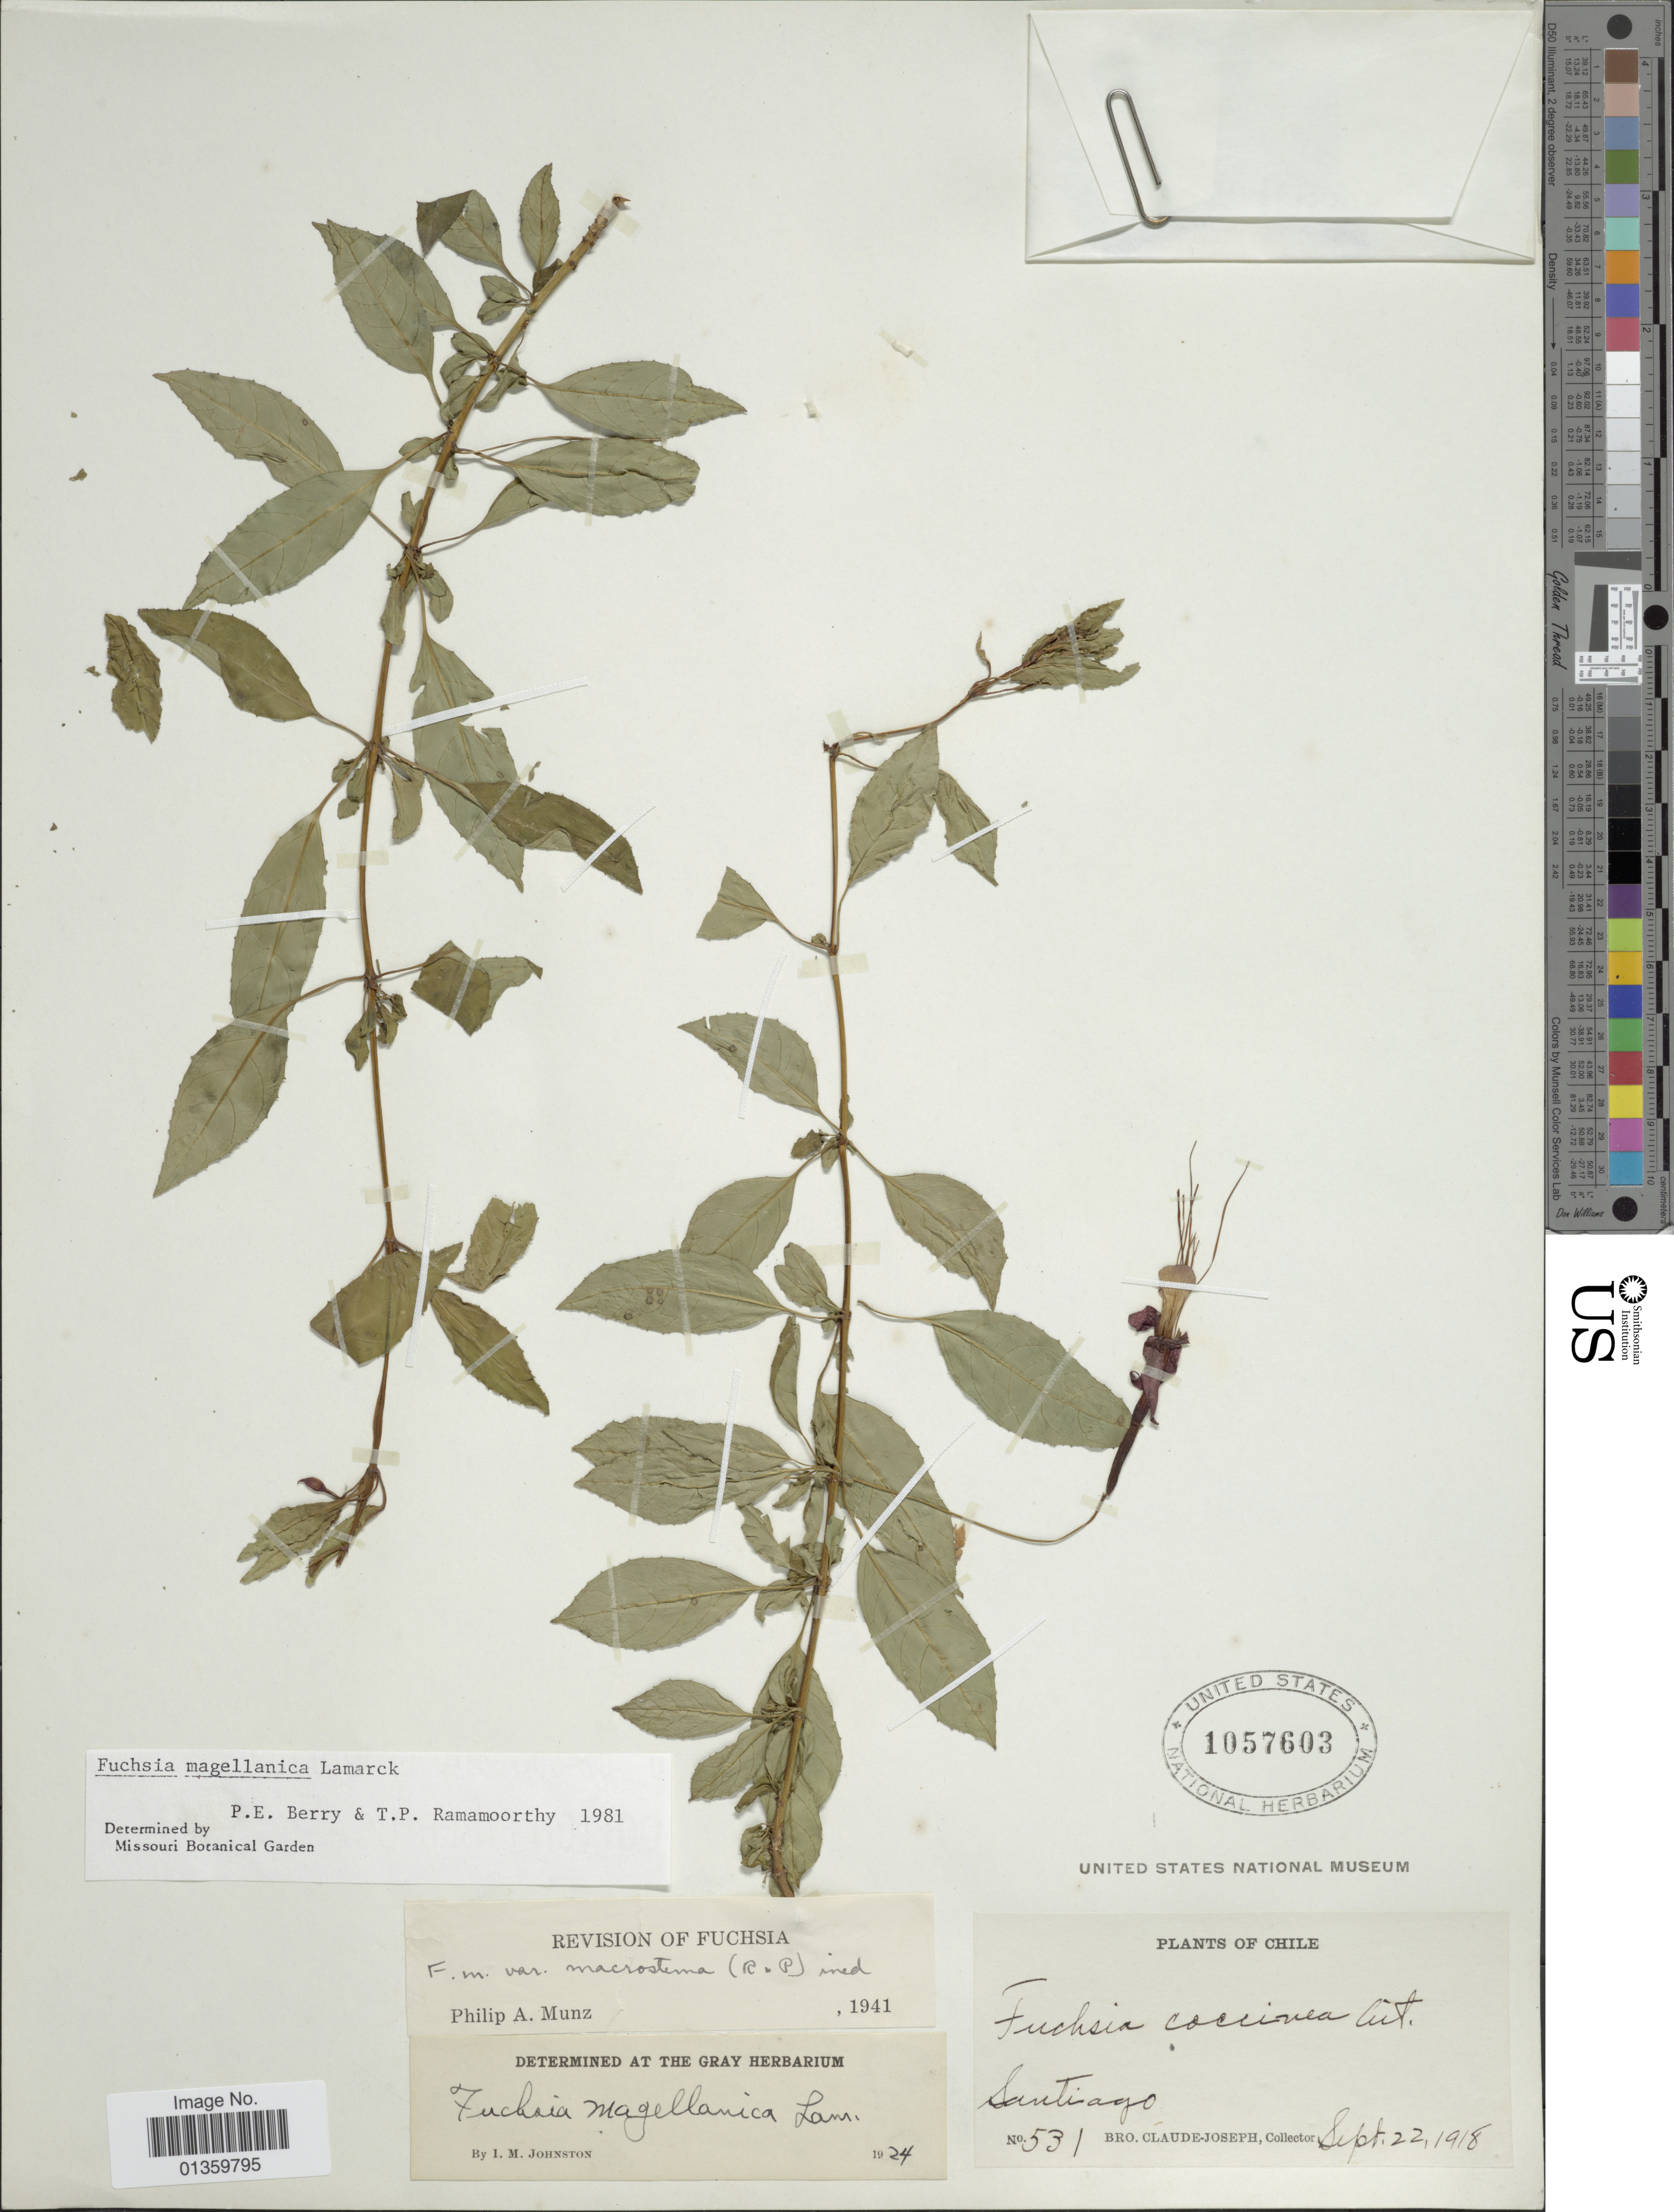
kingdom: Plantae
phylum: Tracheophyta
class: Magnoliopsida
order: Myrtales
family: Onagraceae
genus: Fuchsia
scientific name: Fuchsia magellanica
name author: Lam.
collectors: Bro. Claude-Joseph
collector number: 531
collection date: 1918-09-22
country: Chile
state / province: Región Metropolitana (RM)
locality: Santiago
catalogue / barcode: US 1057603